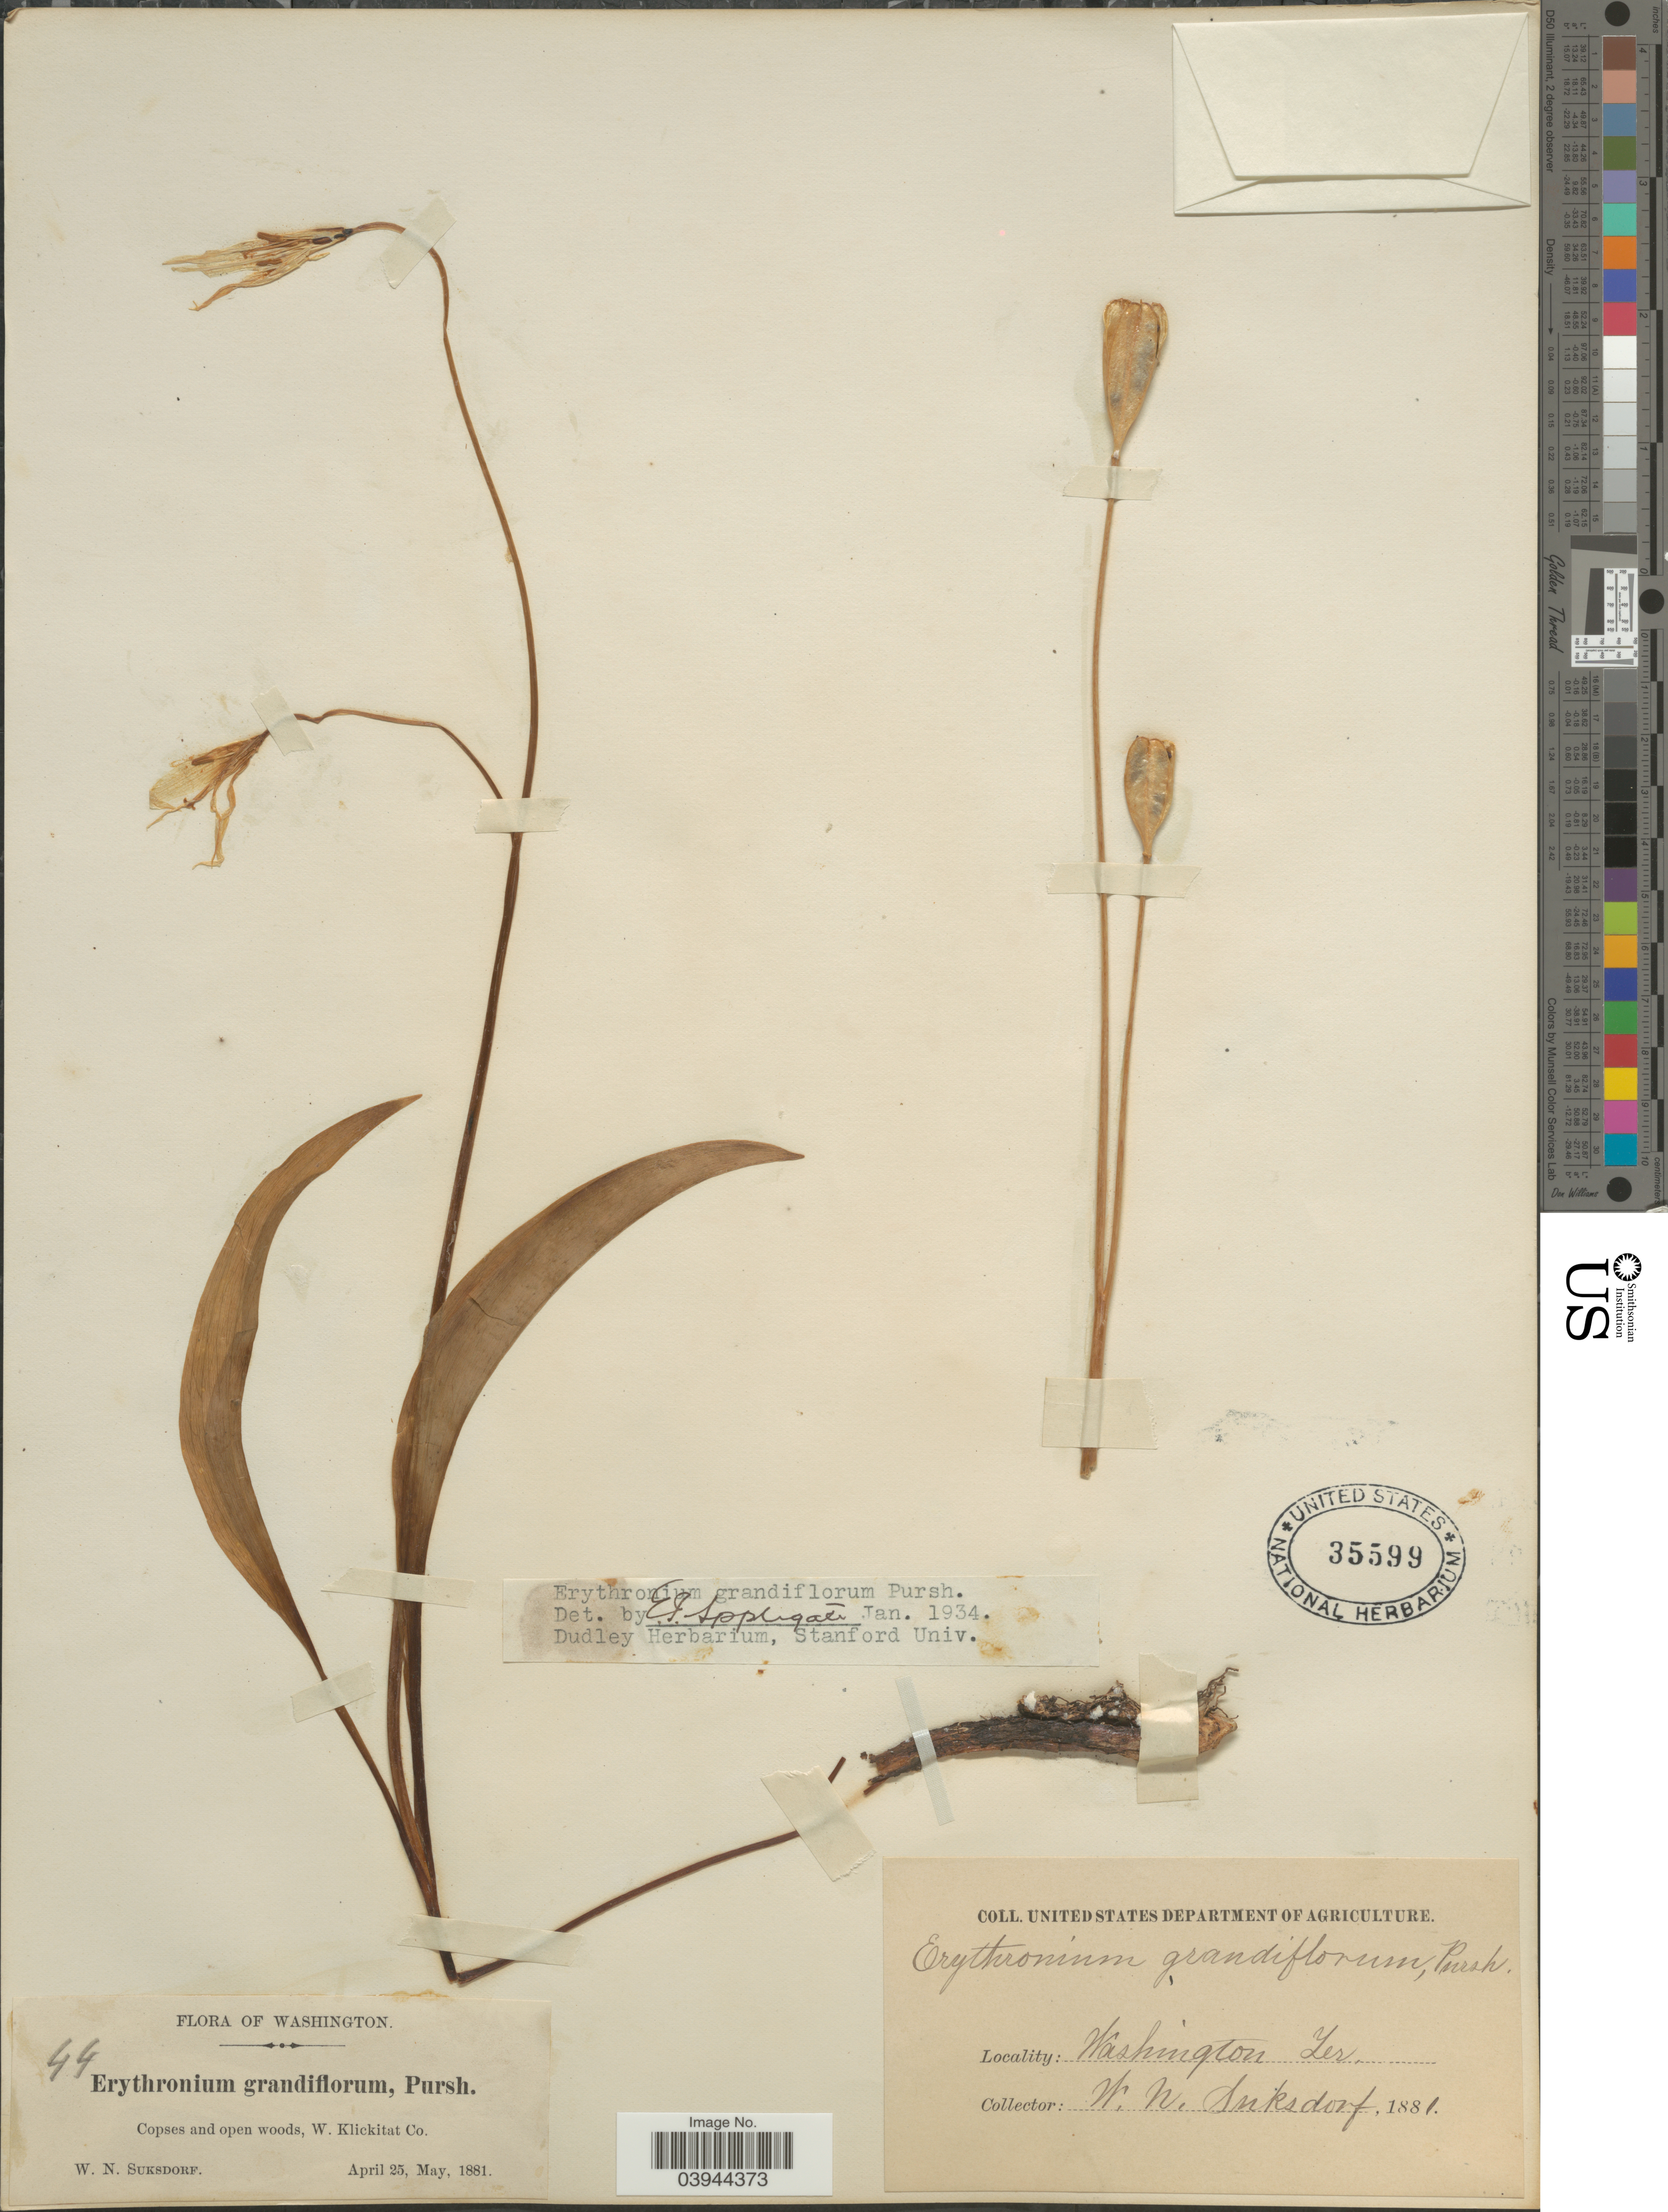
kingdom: Plantae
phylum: Tracheophyta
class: Liliopsida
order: Liliales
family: Liliaceae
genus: Erythronium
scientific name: Erythronium grandiflorum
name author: Pursh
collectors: W. N. Suksdorf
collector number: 44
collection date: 1881-04-25/1881-05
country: United States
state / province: Washington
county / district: Klickitat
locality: Copses and open woods, W. Klickitat Co.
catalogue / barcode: US 35599